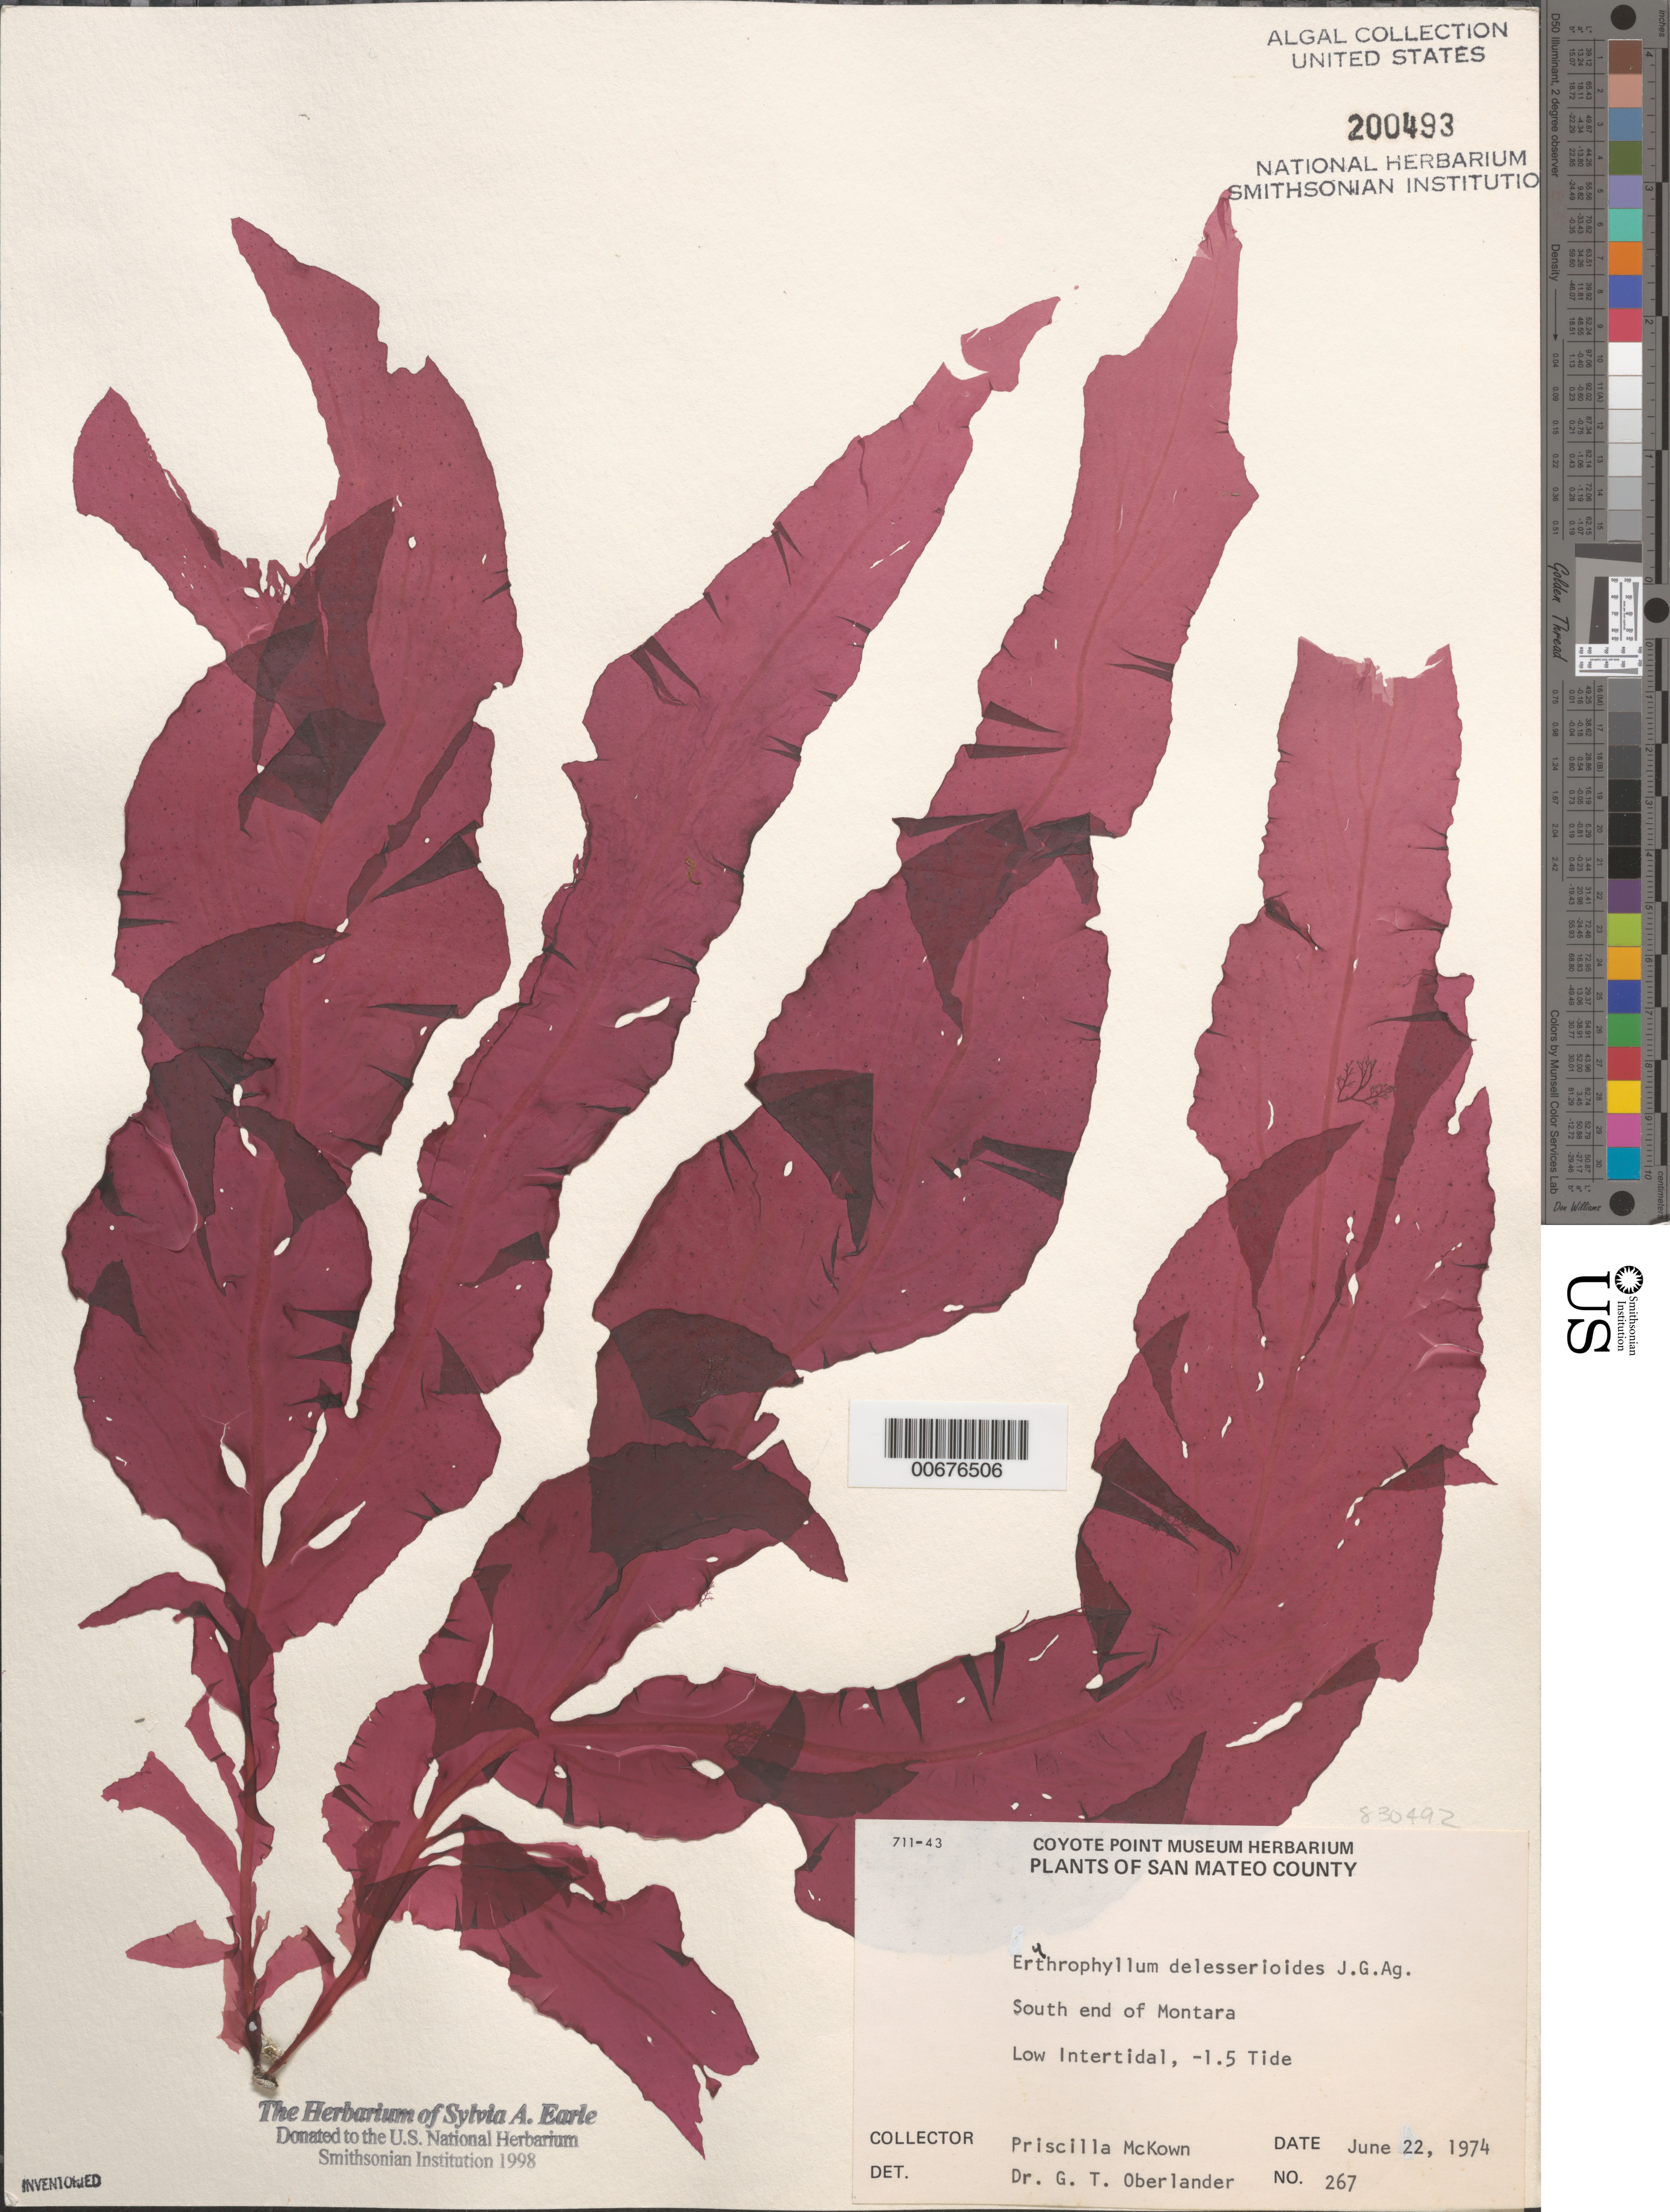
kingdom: Plantae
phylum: Rhodophyta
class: Florideophyceae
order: Gigartinales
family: Kallymeniaceae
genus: Erythrophyllum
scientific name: Erythrophyllum delesserioides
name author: J. Agardh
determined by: Oberlander, G. T.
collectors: P. McKown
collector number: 267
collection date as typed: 22 Jun 1974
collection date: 1974-06-22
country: United States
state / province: California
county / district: San Mateo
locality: Montara, south end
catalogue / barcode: US 200493